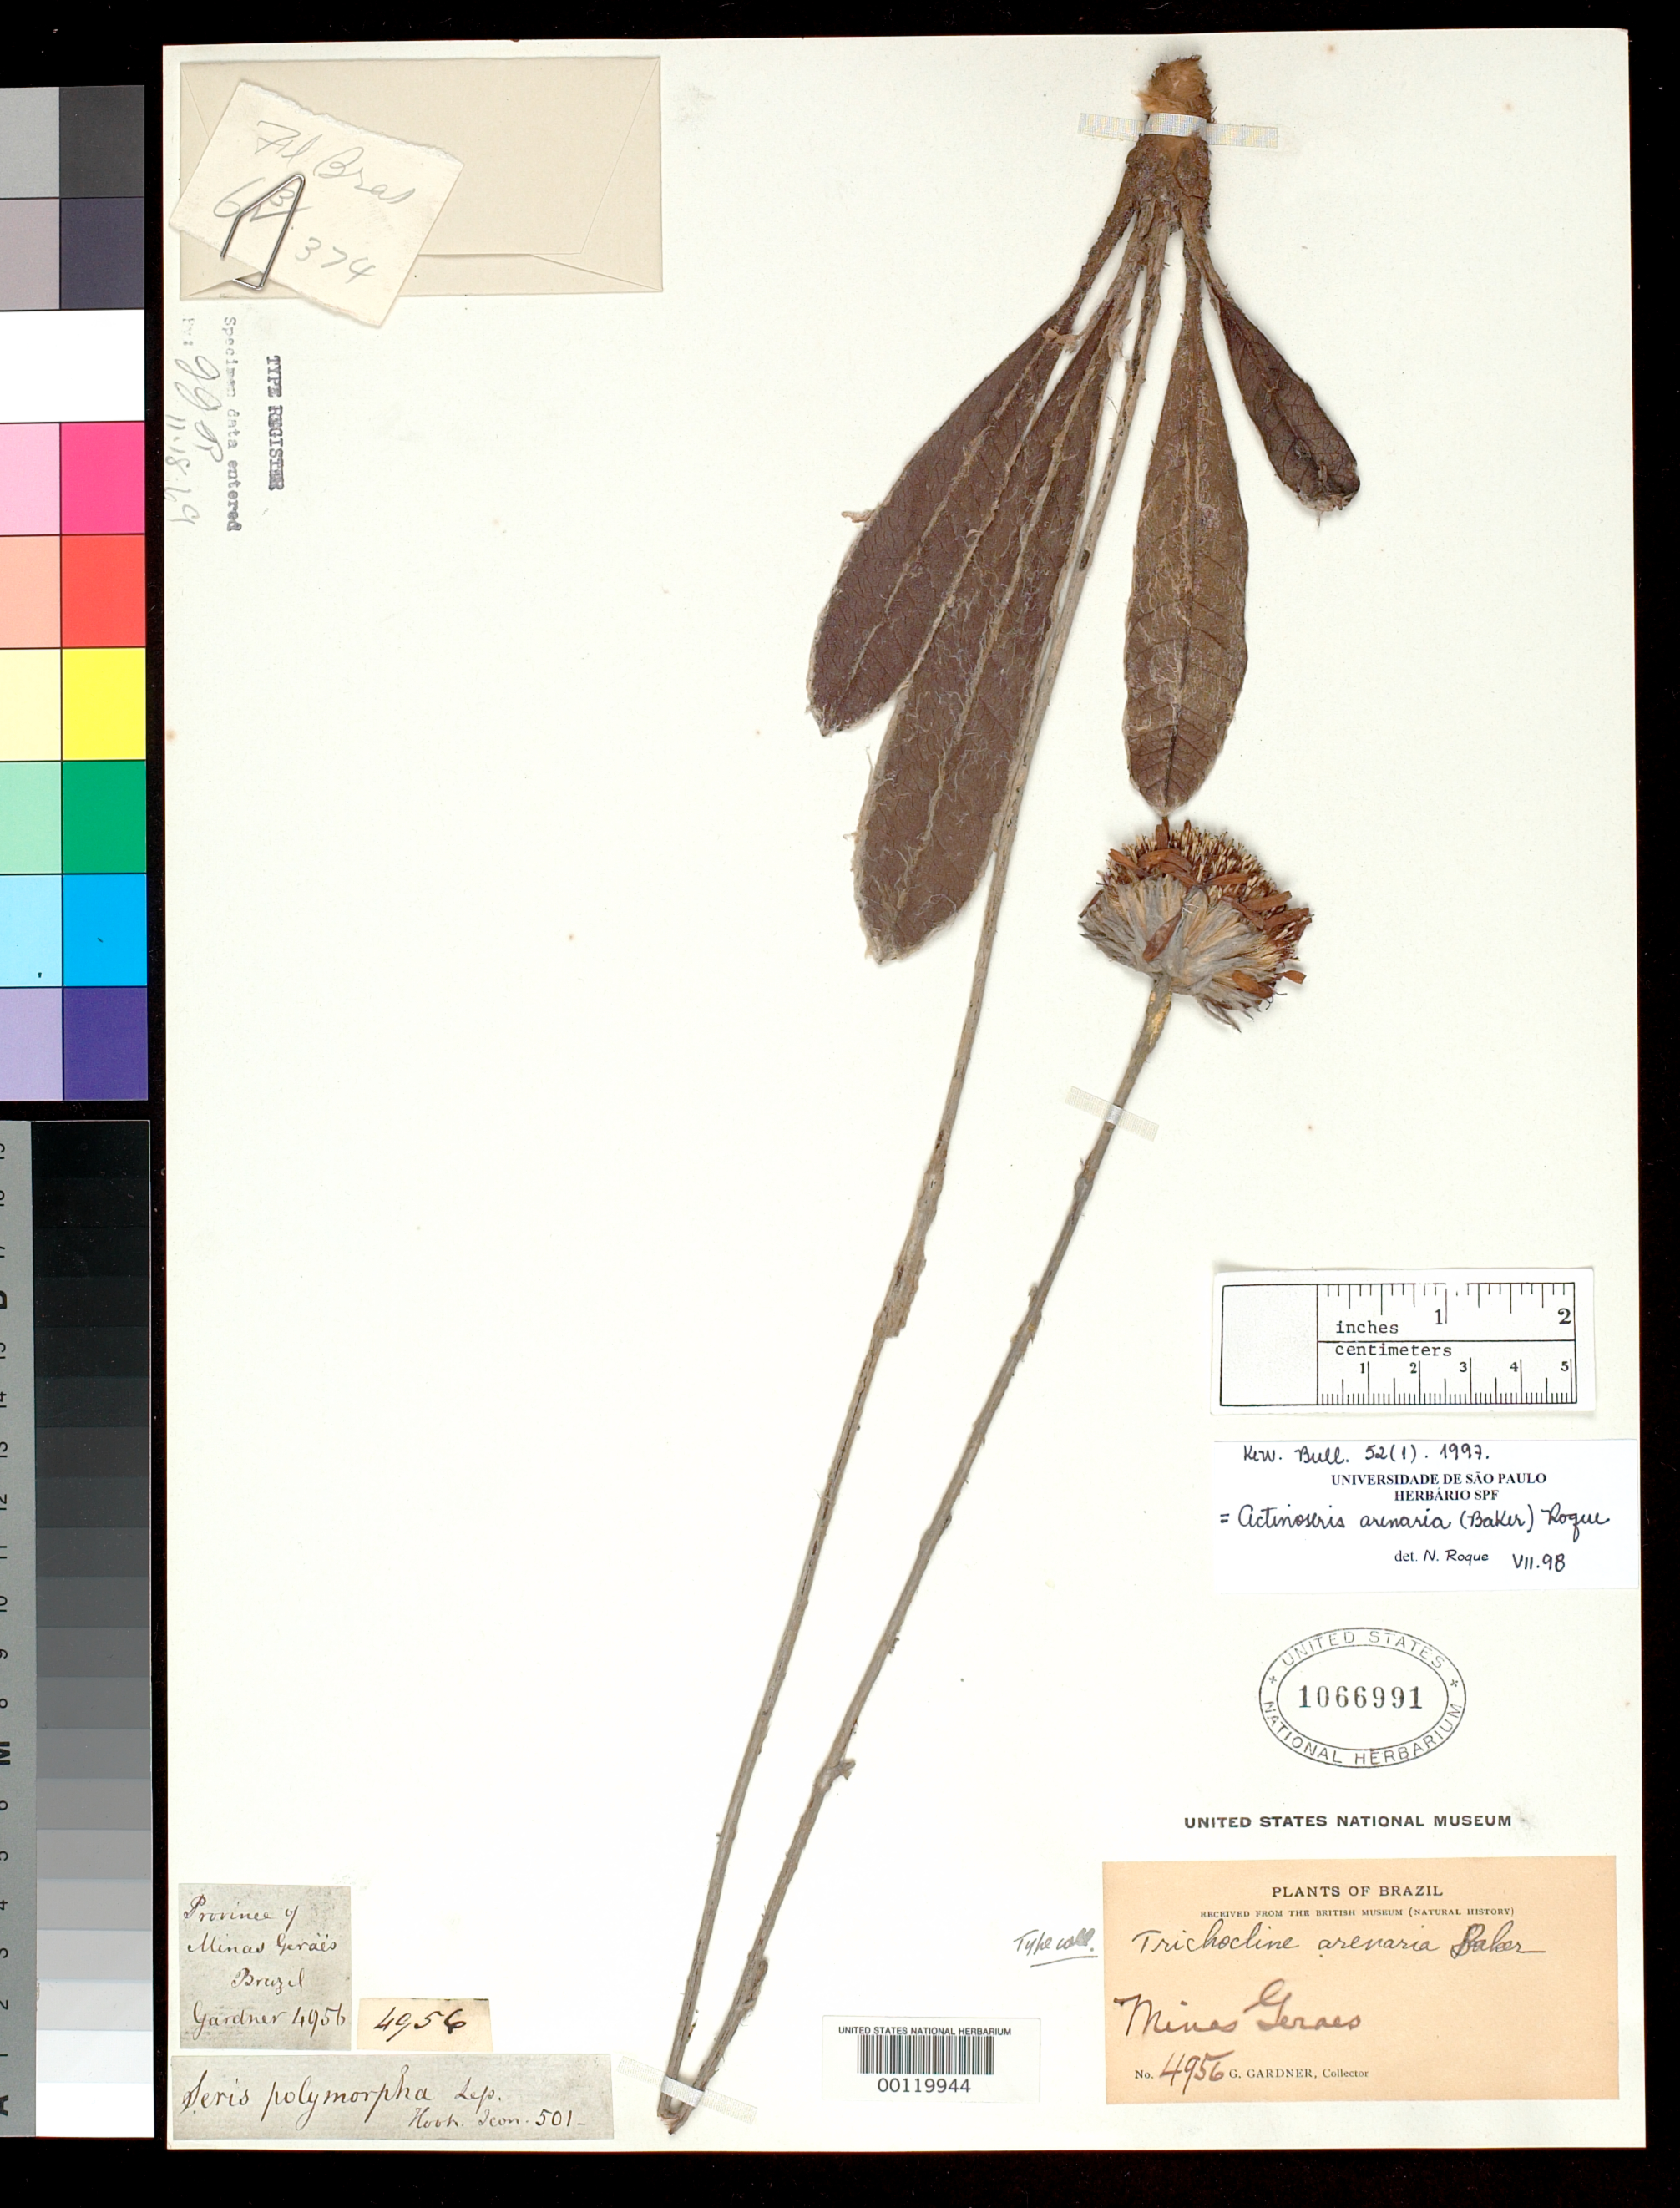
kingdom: Plantae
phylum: Tracheophyta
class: Magnoliopsida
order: Asterales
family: Asteraceae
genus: Trichocline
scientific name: Trichocline arenaria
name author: Baker in Mart.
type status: Isotype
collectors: G. Gardner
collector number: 4956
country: Brazil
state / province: Goiás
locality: Itambe.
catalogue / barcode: US 1066991